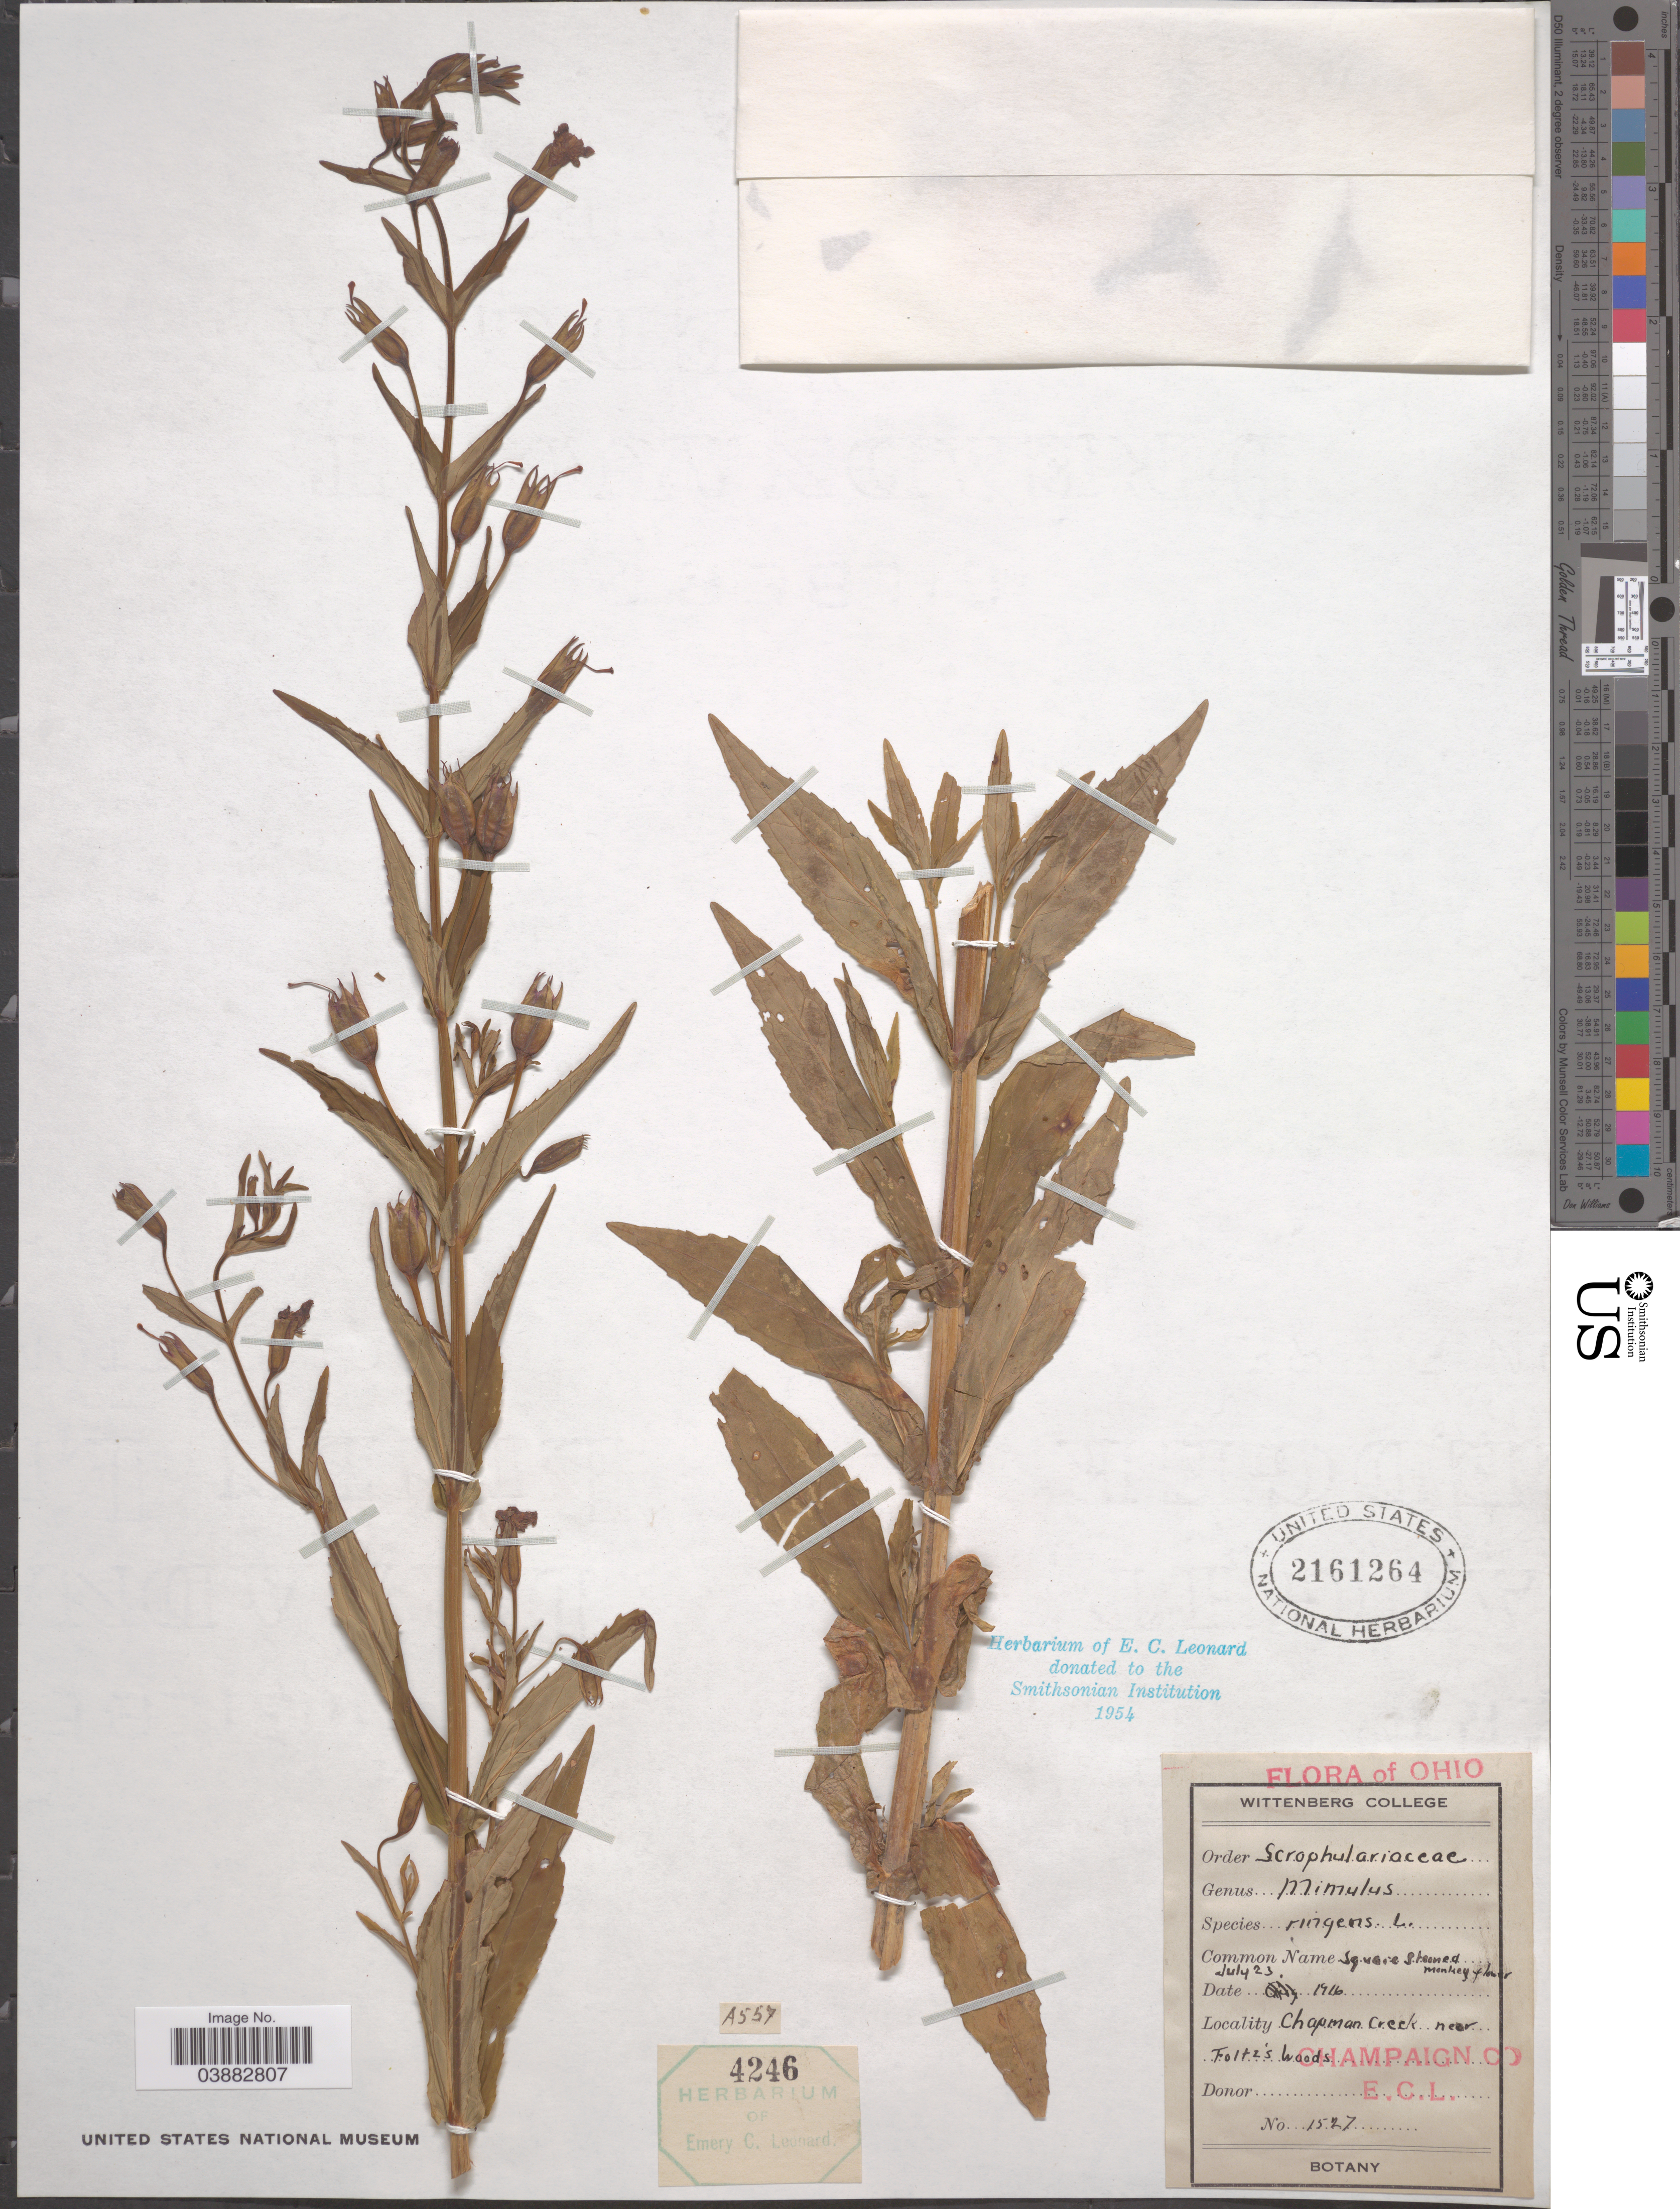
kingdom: Plantae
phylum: Tracheophyta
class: Magnoliopsida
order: Lamiales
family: Phrymaceae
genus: Mimulus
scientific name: Mimulus ringens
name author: L.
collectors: E. C. Leonard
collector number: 1527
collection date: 1916-07-23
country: United States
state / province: Ohio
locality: Chapman Creek near Foltz's Woods. Champaign Co.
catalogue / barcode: US 2161264